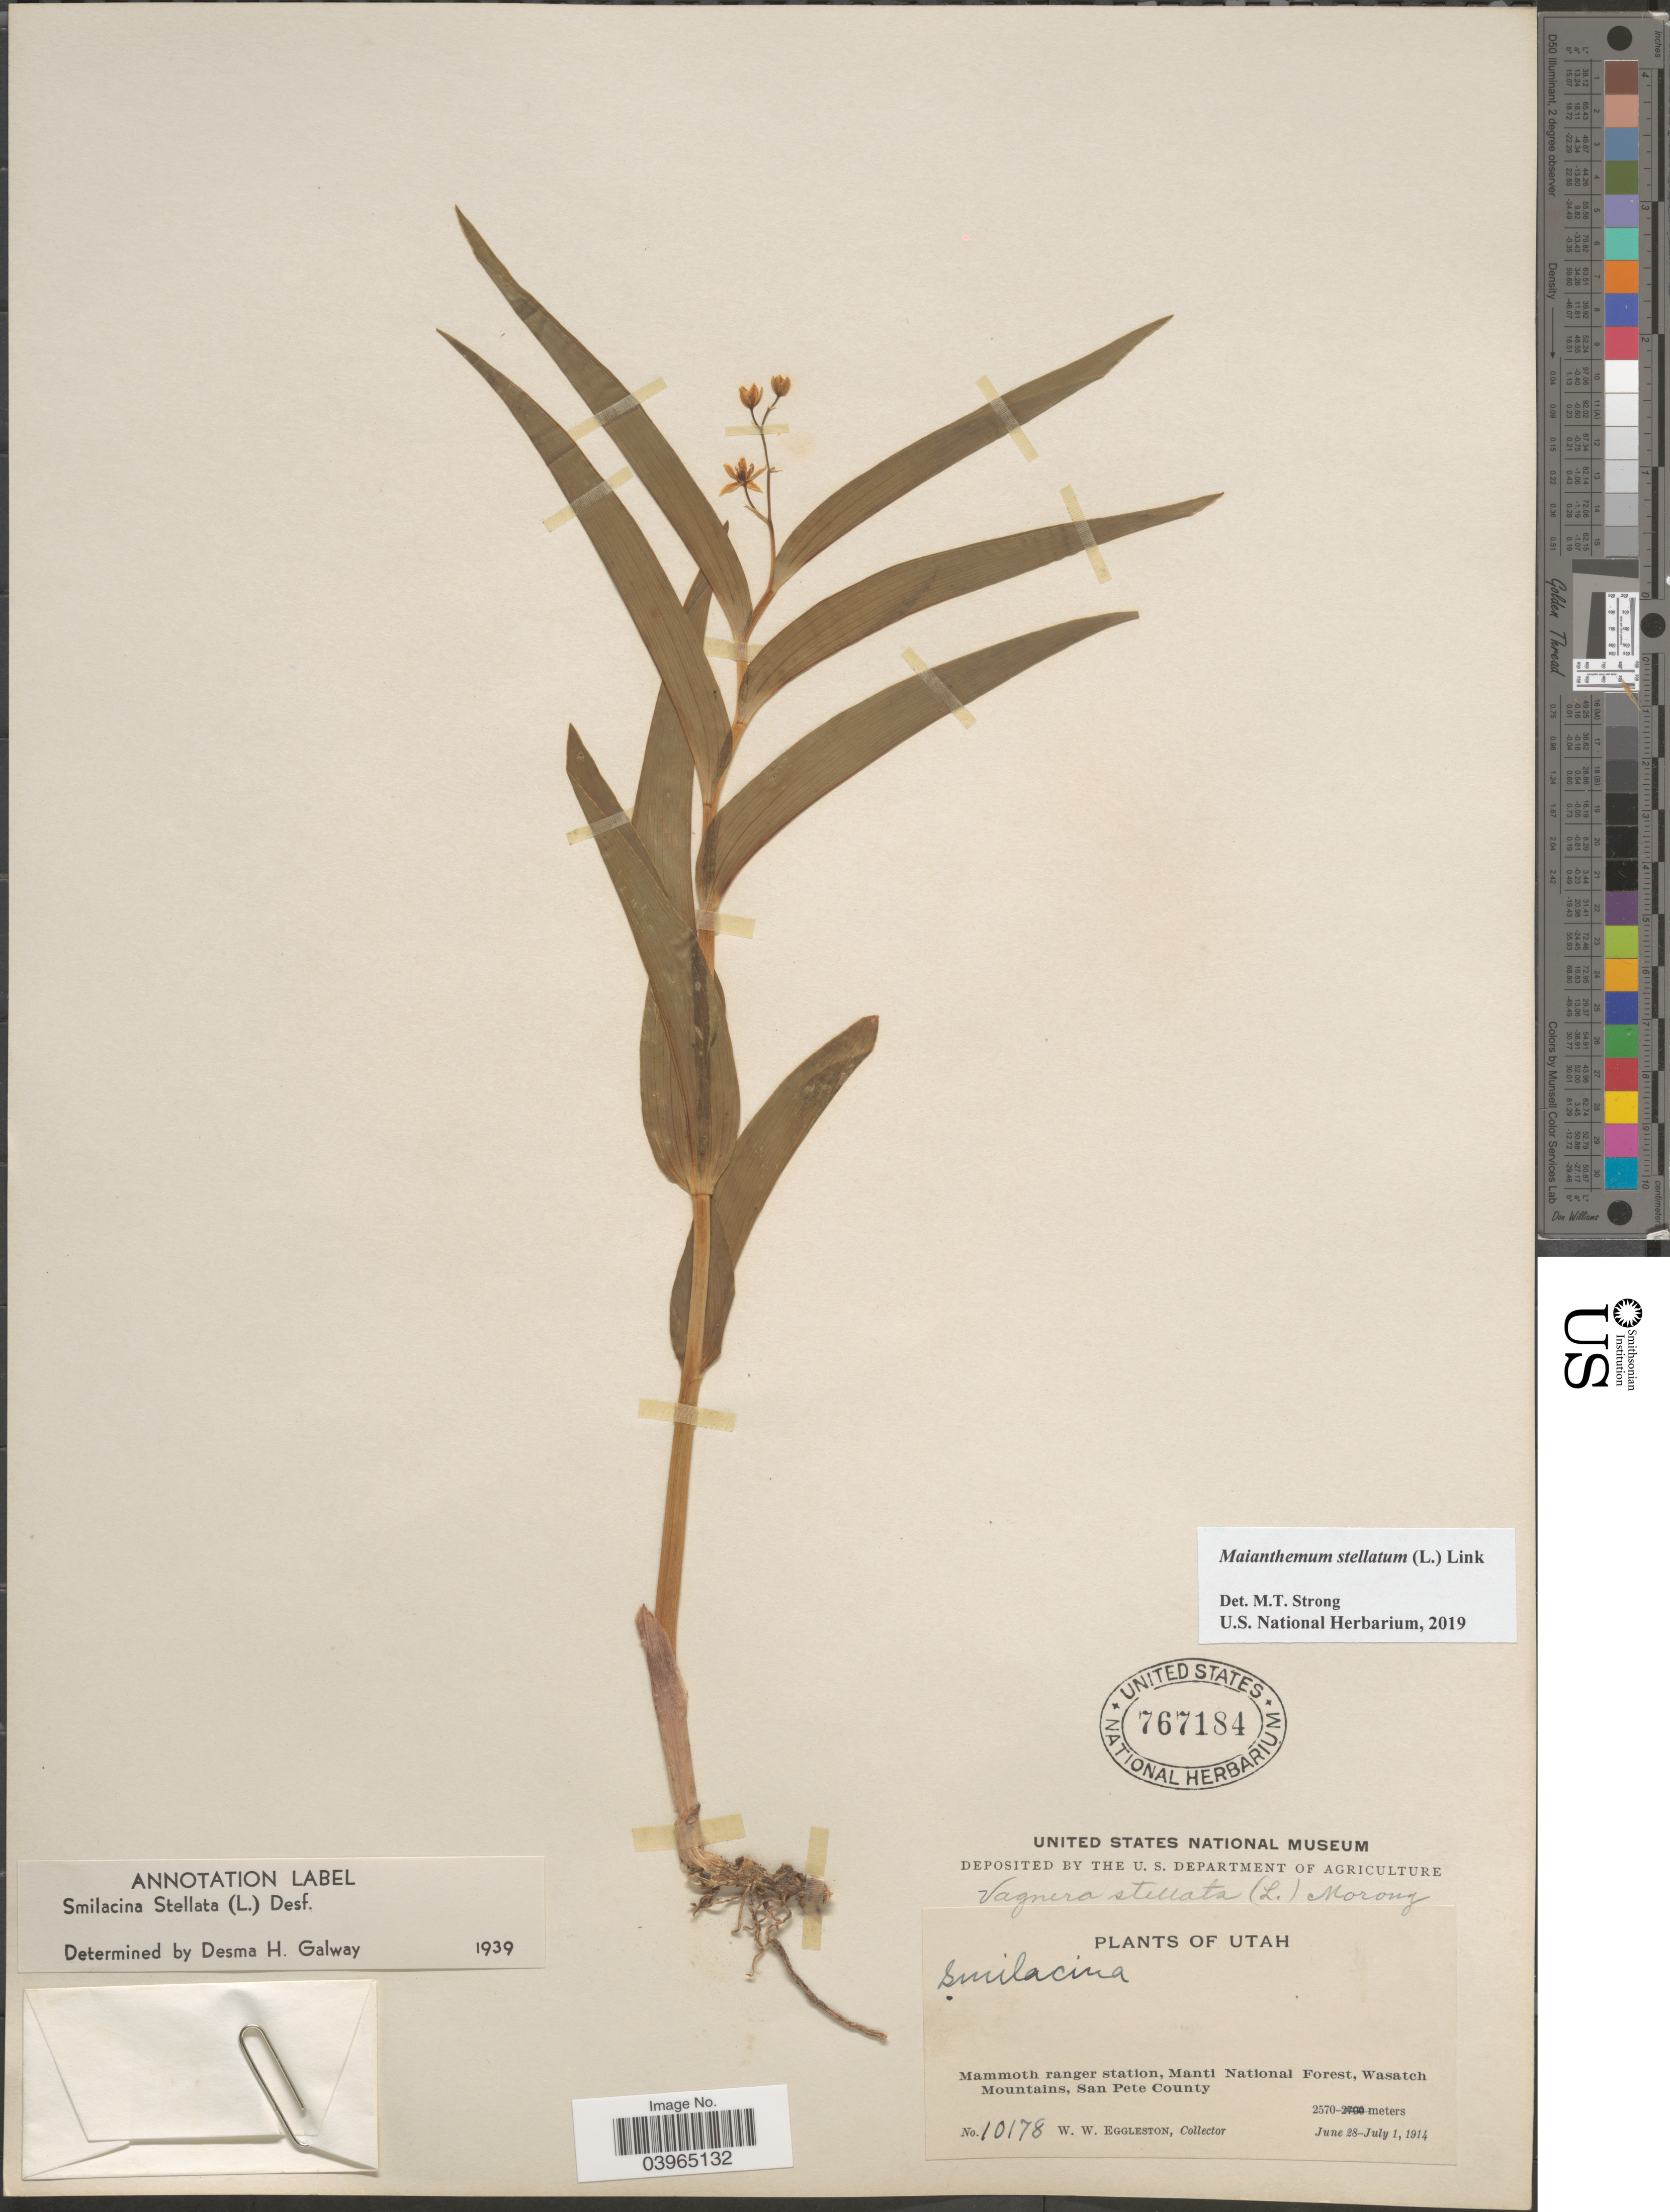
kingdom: Plantae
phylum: Tracheophyta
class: Liliopsida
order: Asparagales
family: Asparagaceae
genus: Maianthemum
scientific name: Maianthemum stellatum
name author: (L.) Link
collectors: W. W. Eggleston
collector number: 10178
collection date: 1914-06-28/1914-07-01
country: United States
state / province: Utah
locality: Mammoth ranger station, Manti National Forest, Wasatch Mountains, San Pete County.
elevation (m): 2570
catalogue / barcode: US 767184